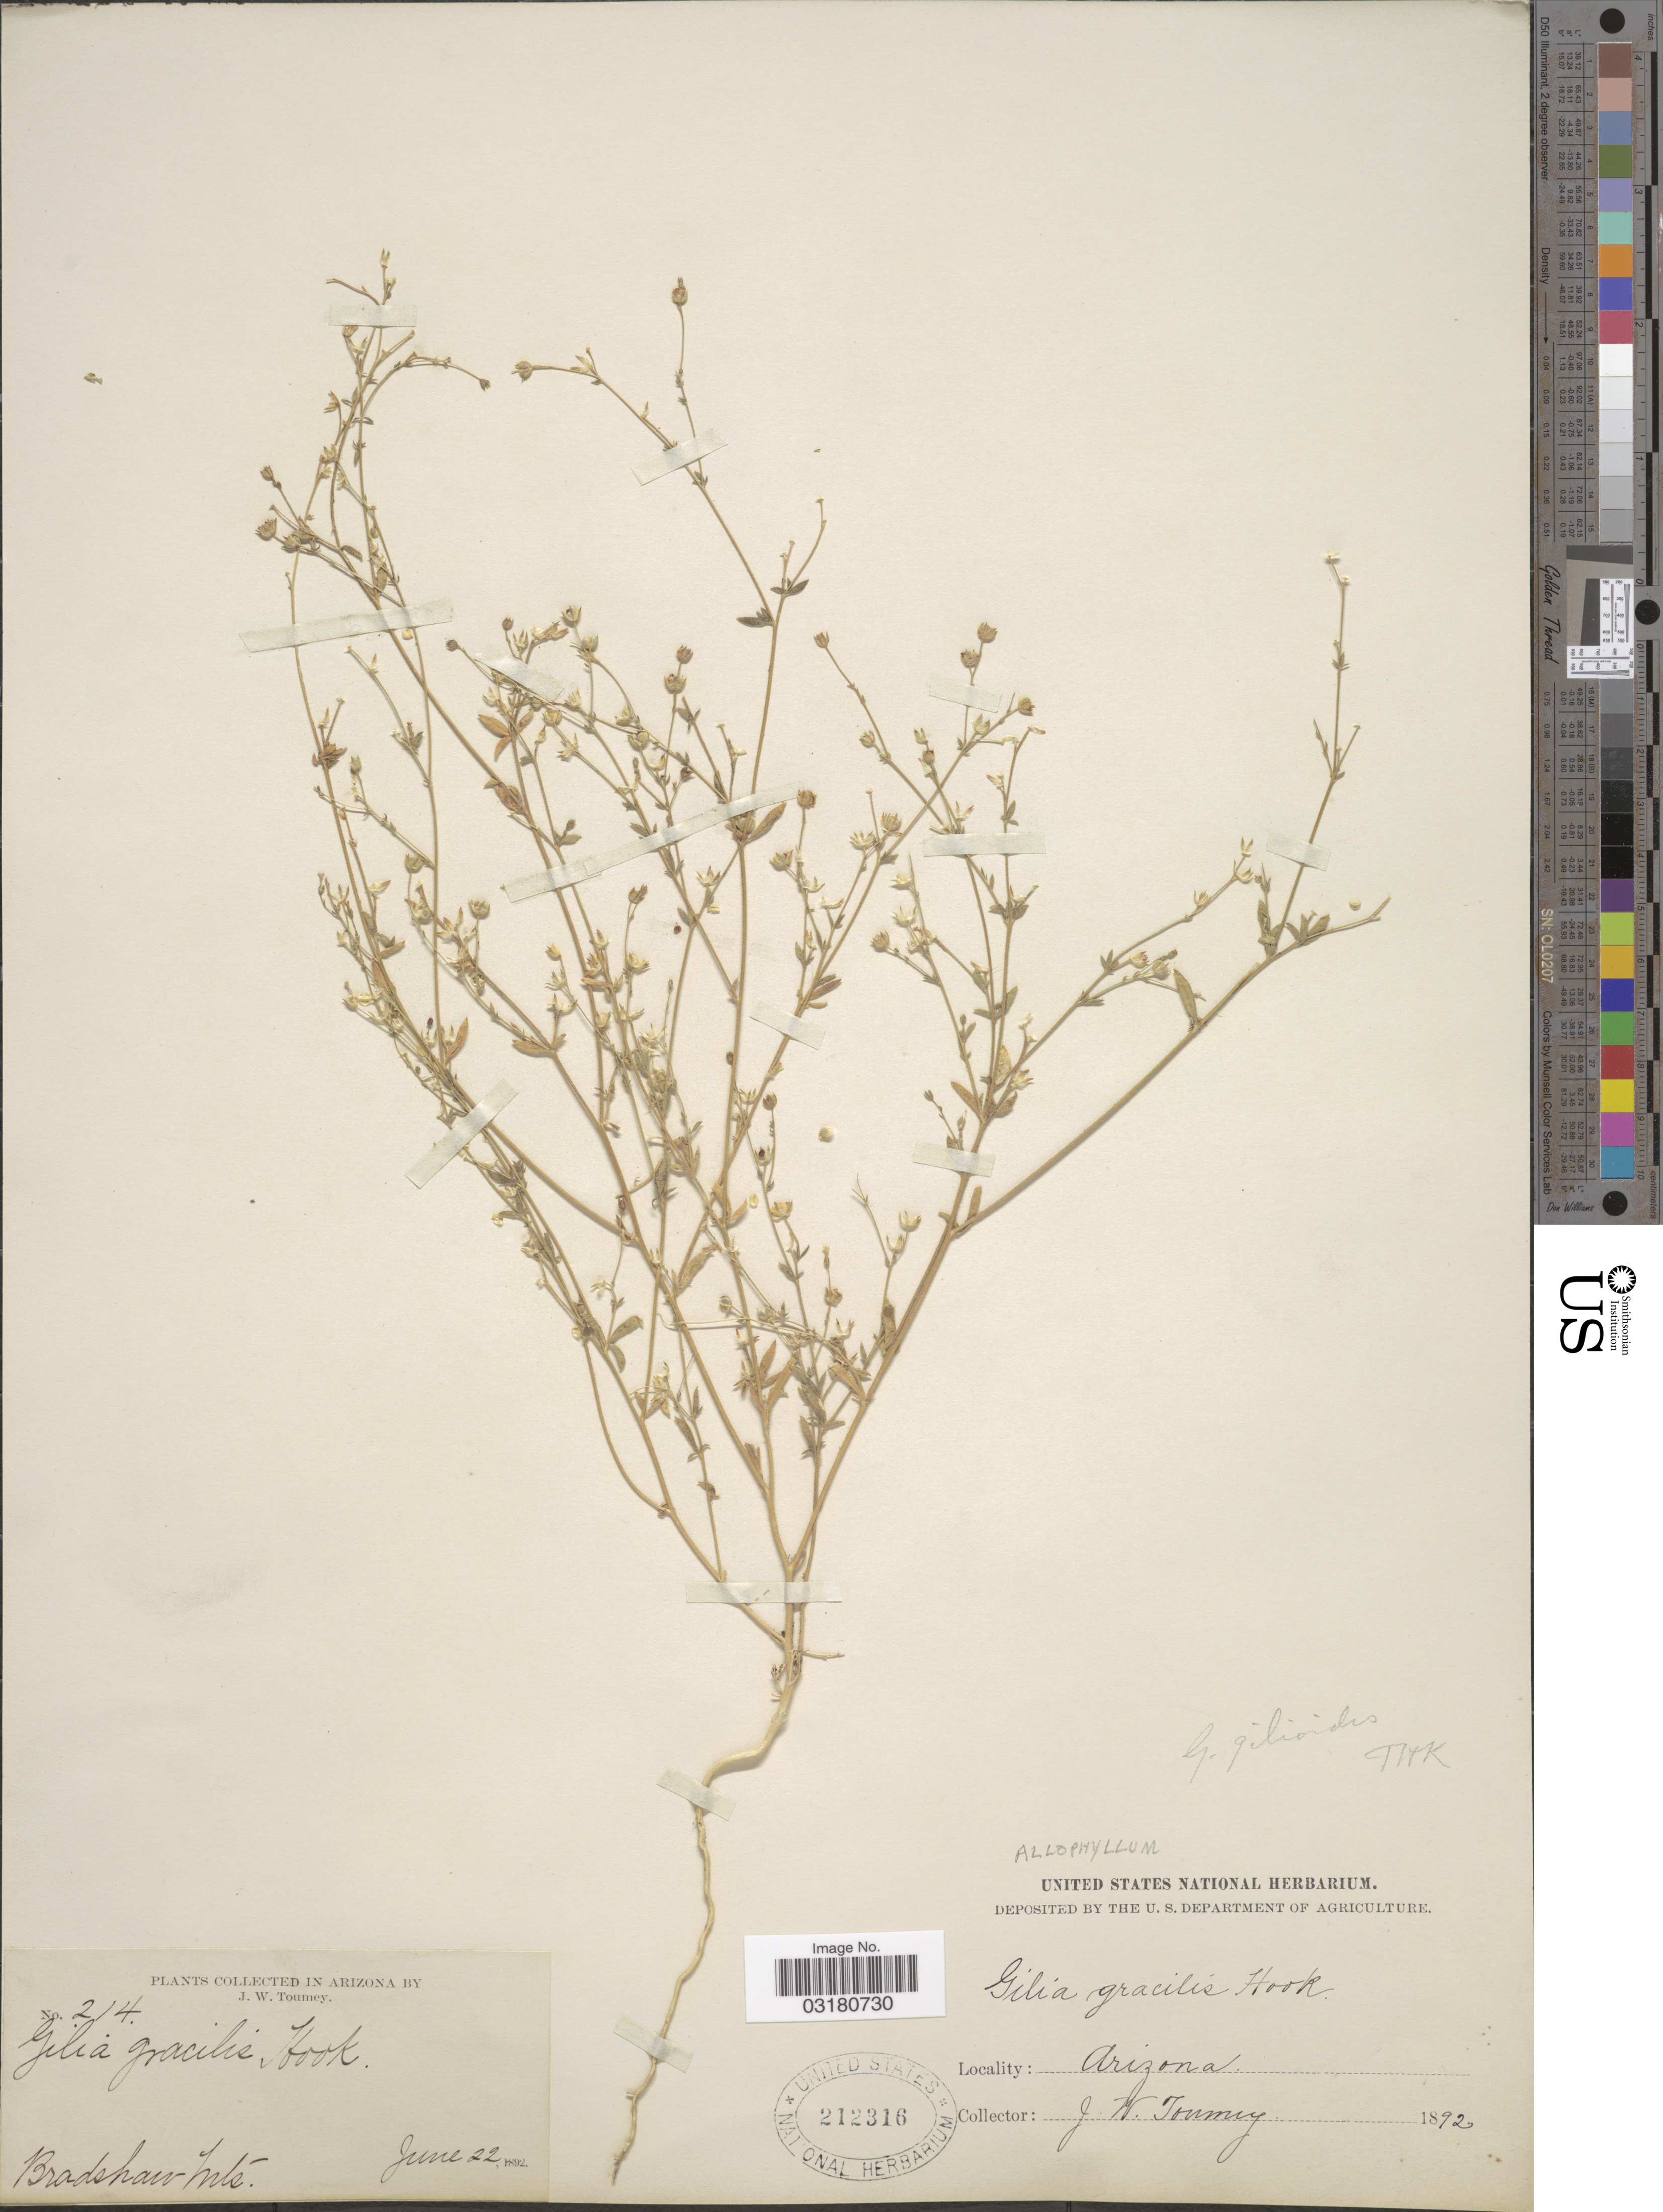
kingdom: Plantae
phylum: Tracheophyta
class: Magnoliopsida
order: Ericales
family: Polemoniaceae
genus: Allophyllum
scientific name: Allophyllum gilioides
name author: (Benth.) Benth.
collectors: J. W. Toumey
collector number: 214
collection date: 1892-06-22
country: United States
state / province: Arizona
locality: Bradshaw Mts.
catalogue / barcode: US 212316